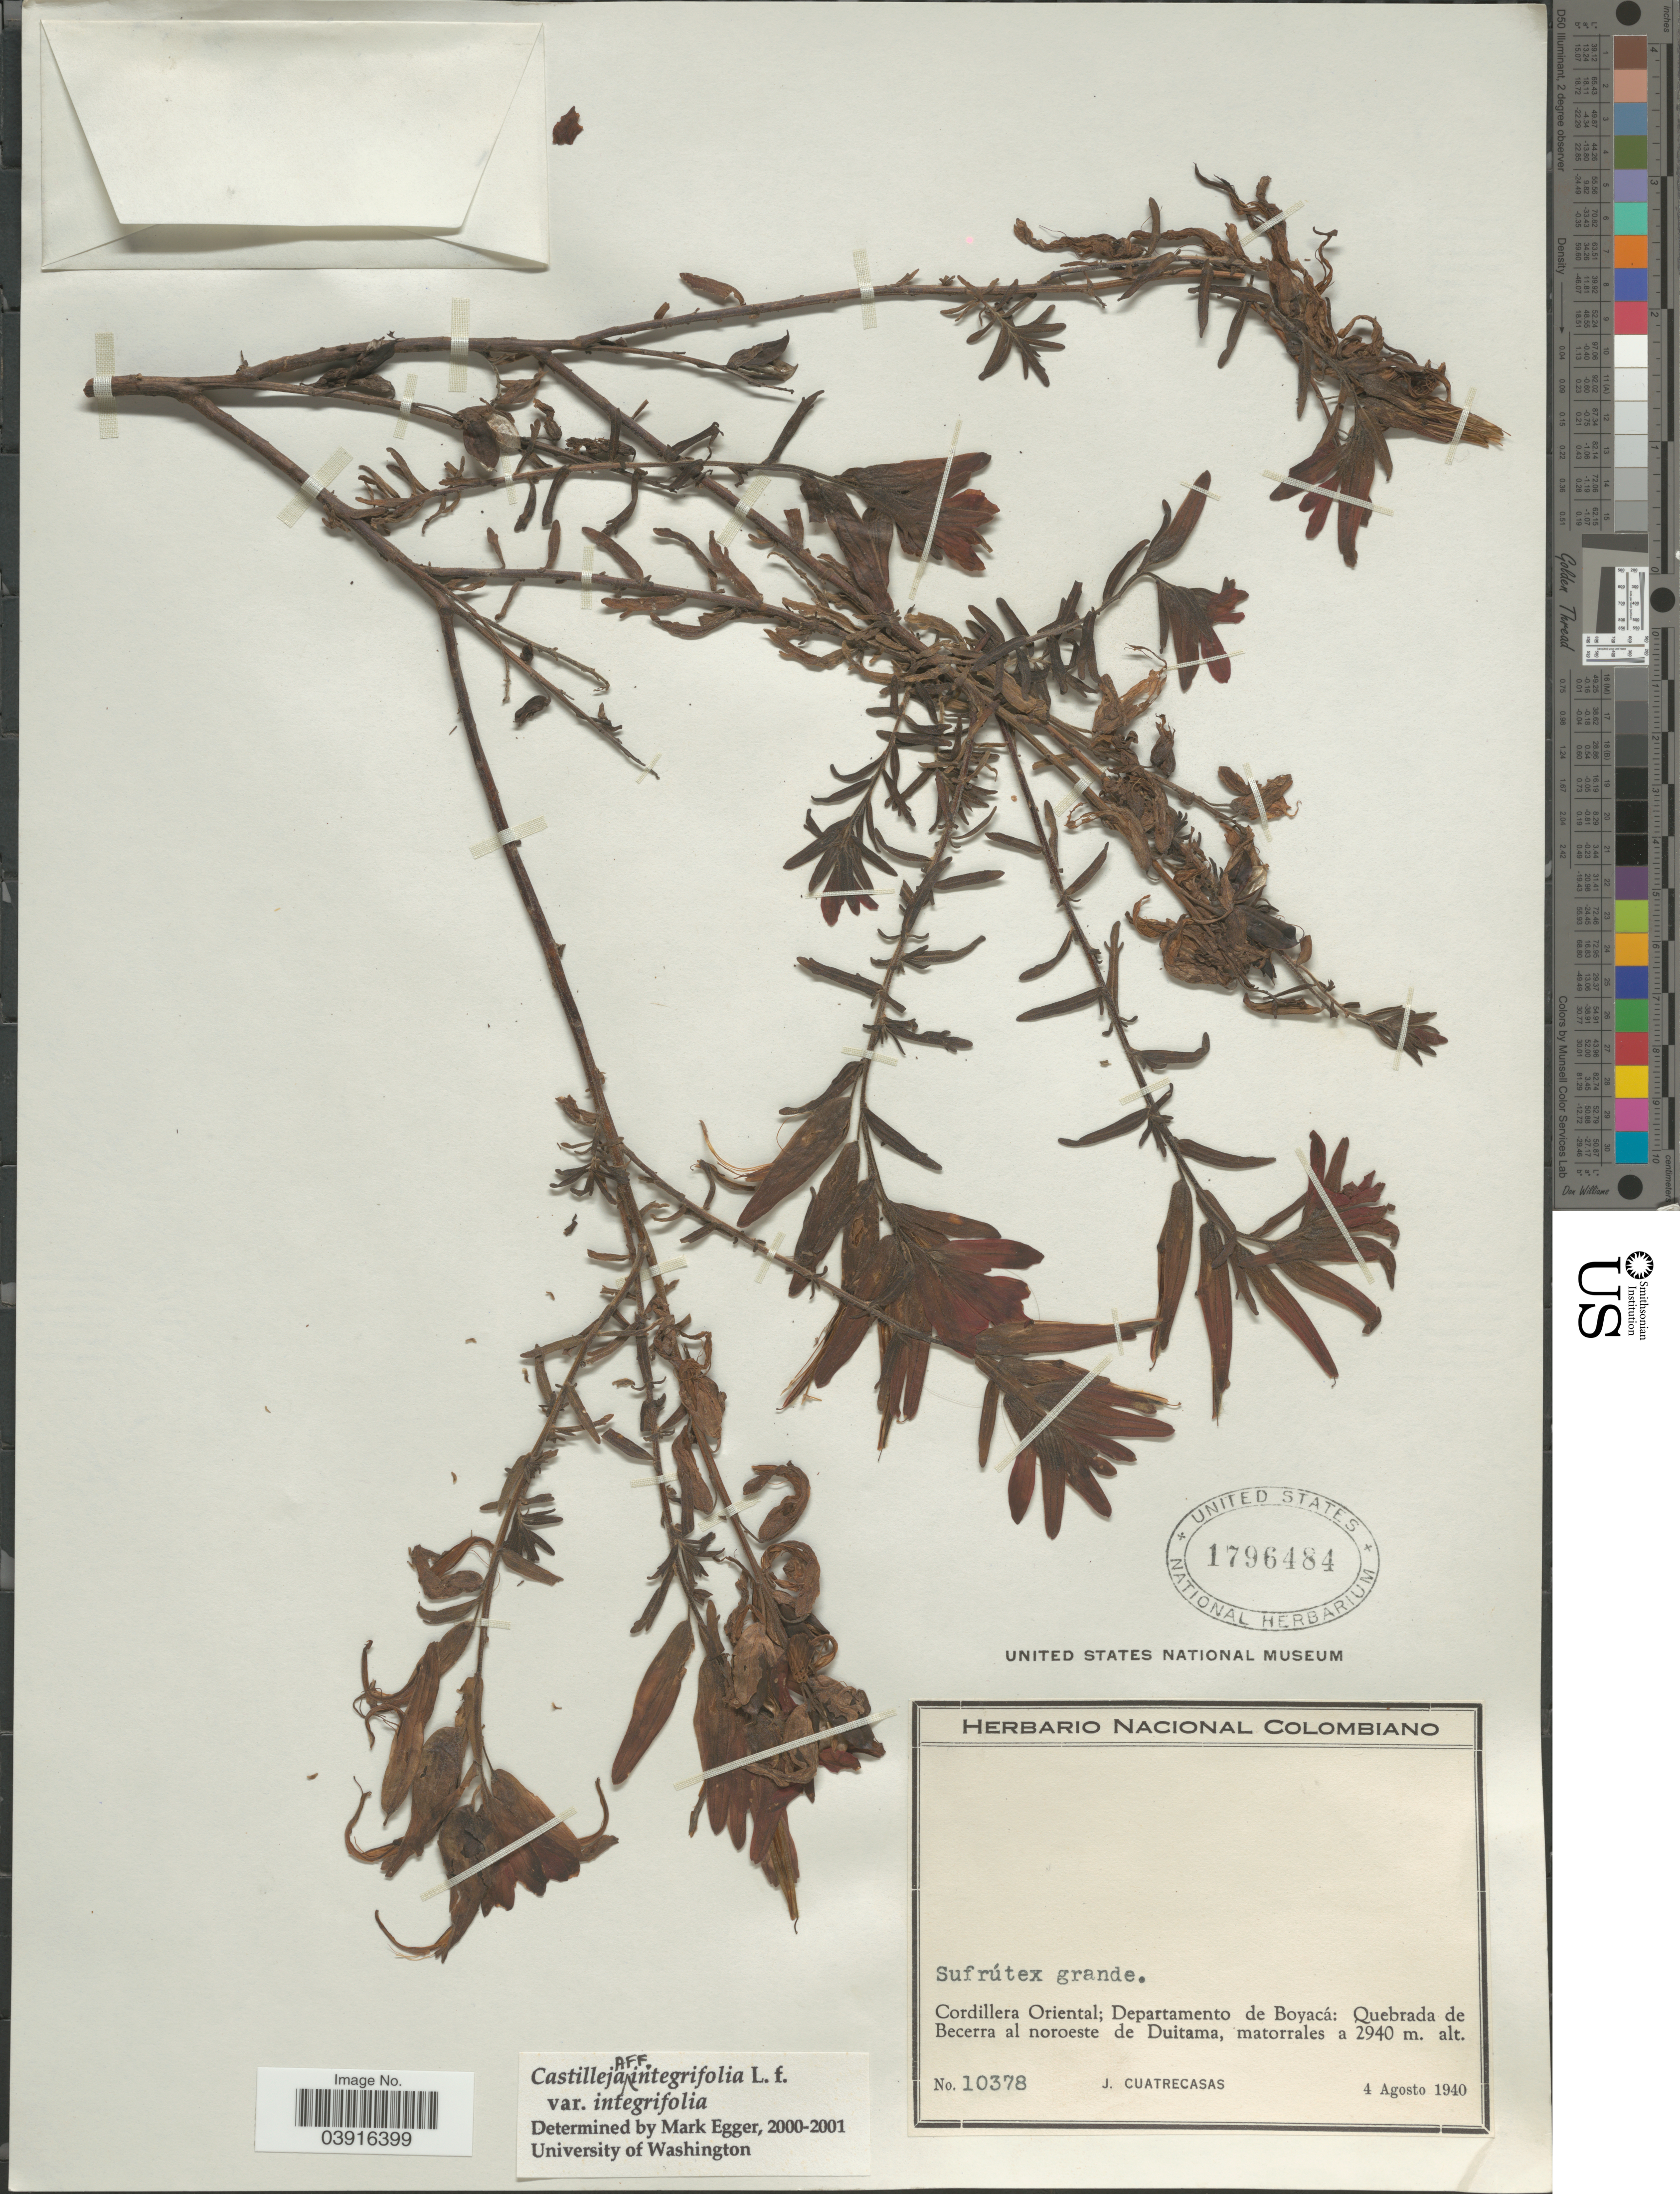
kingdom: Plantae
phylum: Tracheophyta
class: Magnoliopsida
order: Lamiales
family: Orobanchaceae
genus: Castilleja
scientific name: Castilleja integrifolia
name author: L. f.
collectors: J. Cuatrecasas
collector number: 10378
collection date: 1940-08-04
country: Colombia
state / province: Boyacá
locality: Cordillera Oriental; Departamento de Boyacá: Quebrada de Becerra al noroeste de Duitama, matorrales.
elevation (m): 2940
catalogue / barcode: US 1796484